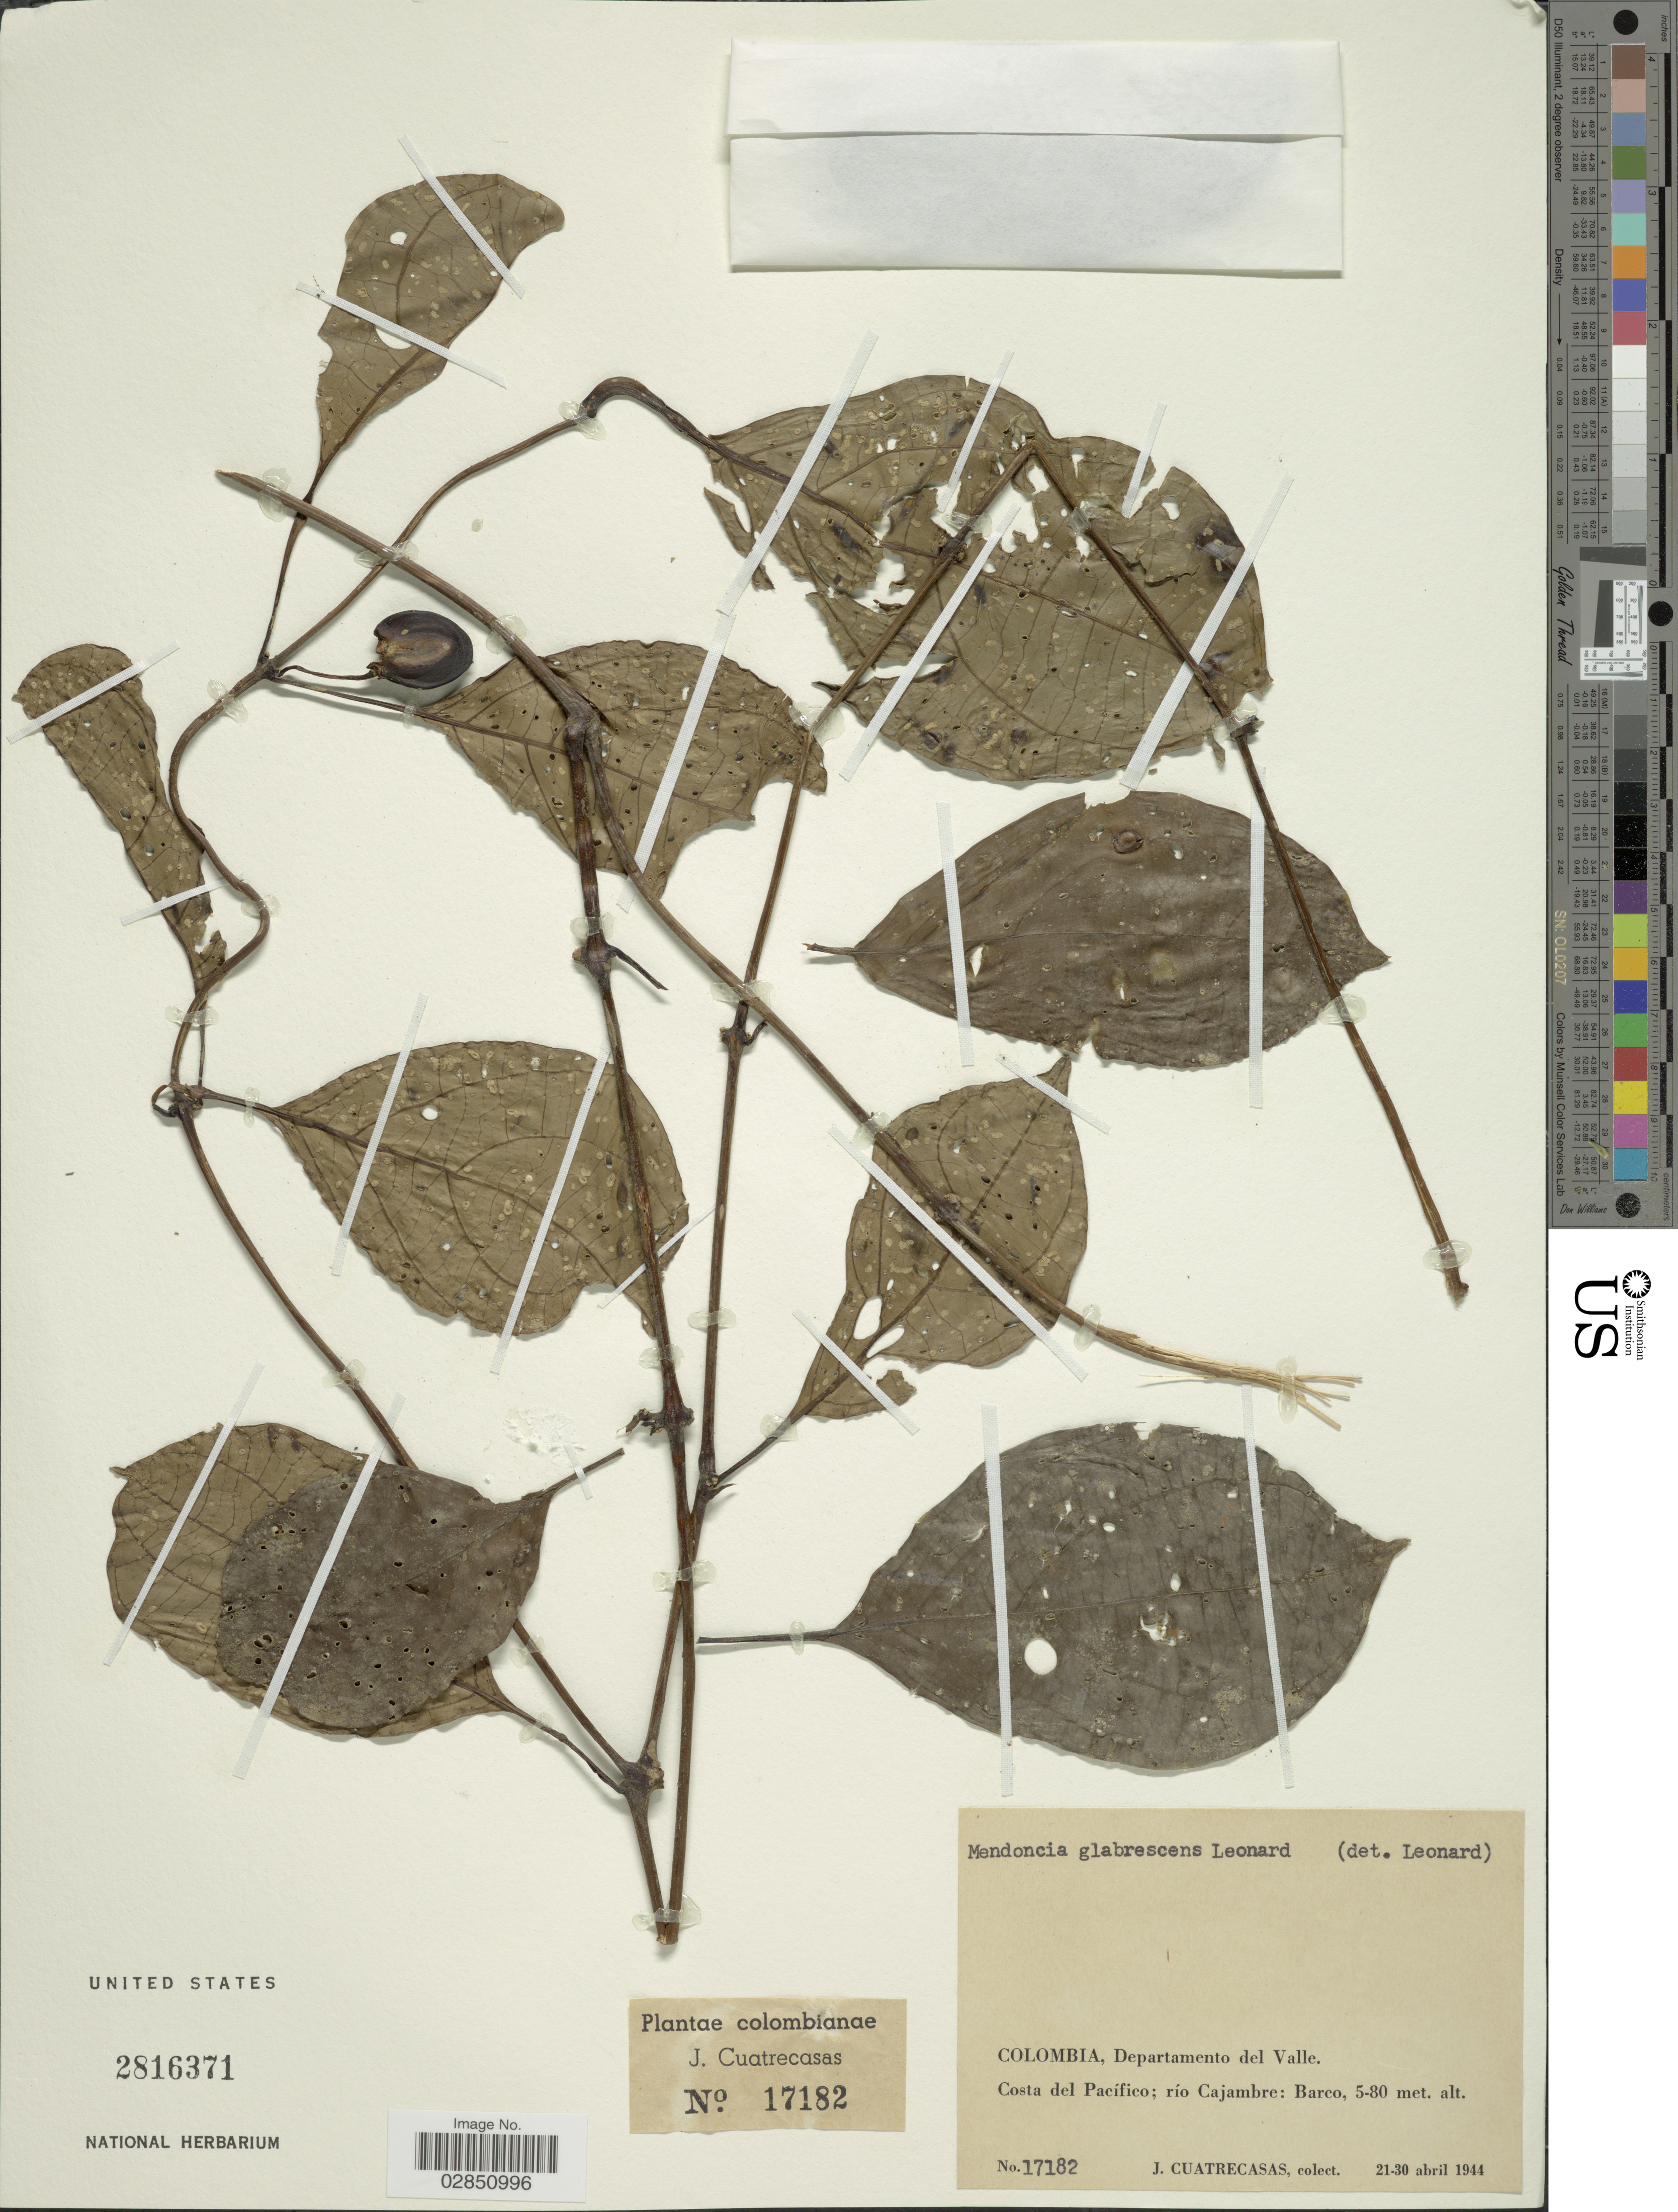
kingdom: Plantae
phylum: Tracheophyta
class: Magnoliopsida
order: Lamiales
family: Acanthaceae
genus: Mendoncia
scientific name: Mendoncia glabrescens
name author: Leonard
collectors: J. Cuatrecasas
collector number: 17182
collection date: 1944-04-21/1944-04-30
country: Colombia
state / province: Valle del Cauca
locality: Departamento del Valle, Costa del Pacífico, río Cajambre, Barco.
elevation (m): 5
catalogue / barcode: US 2816371